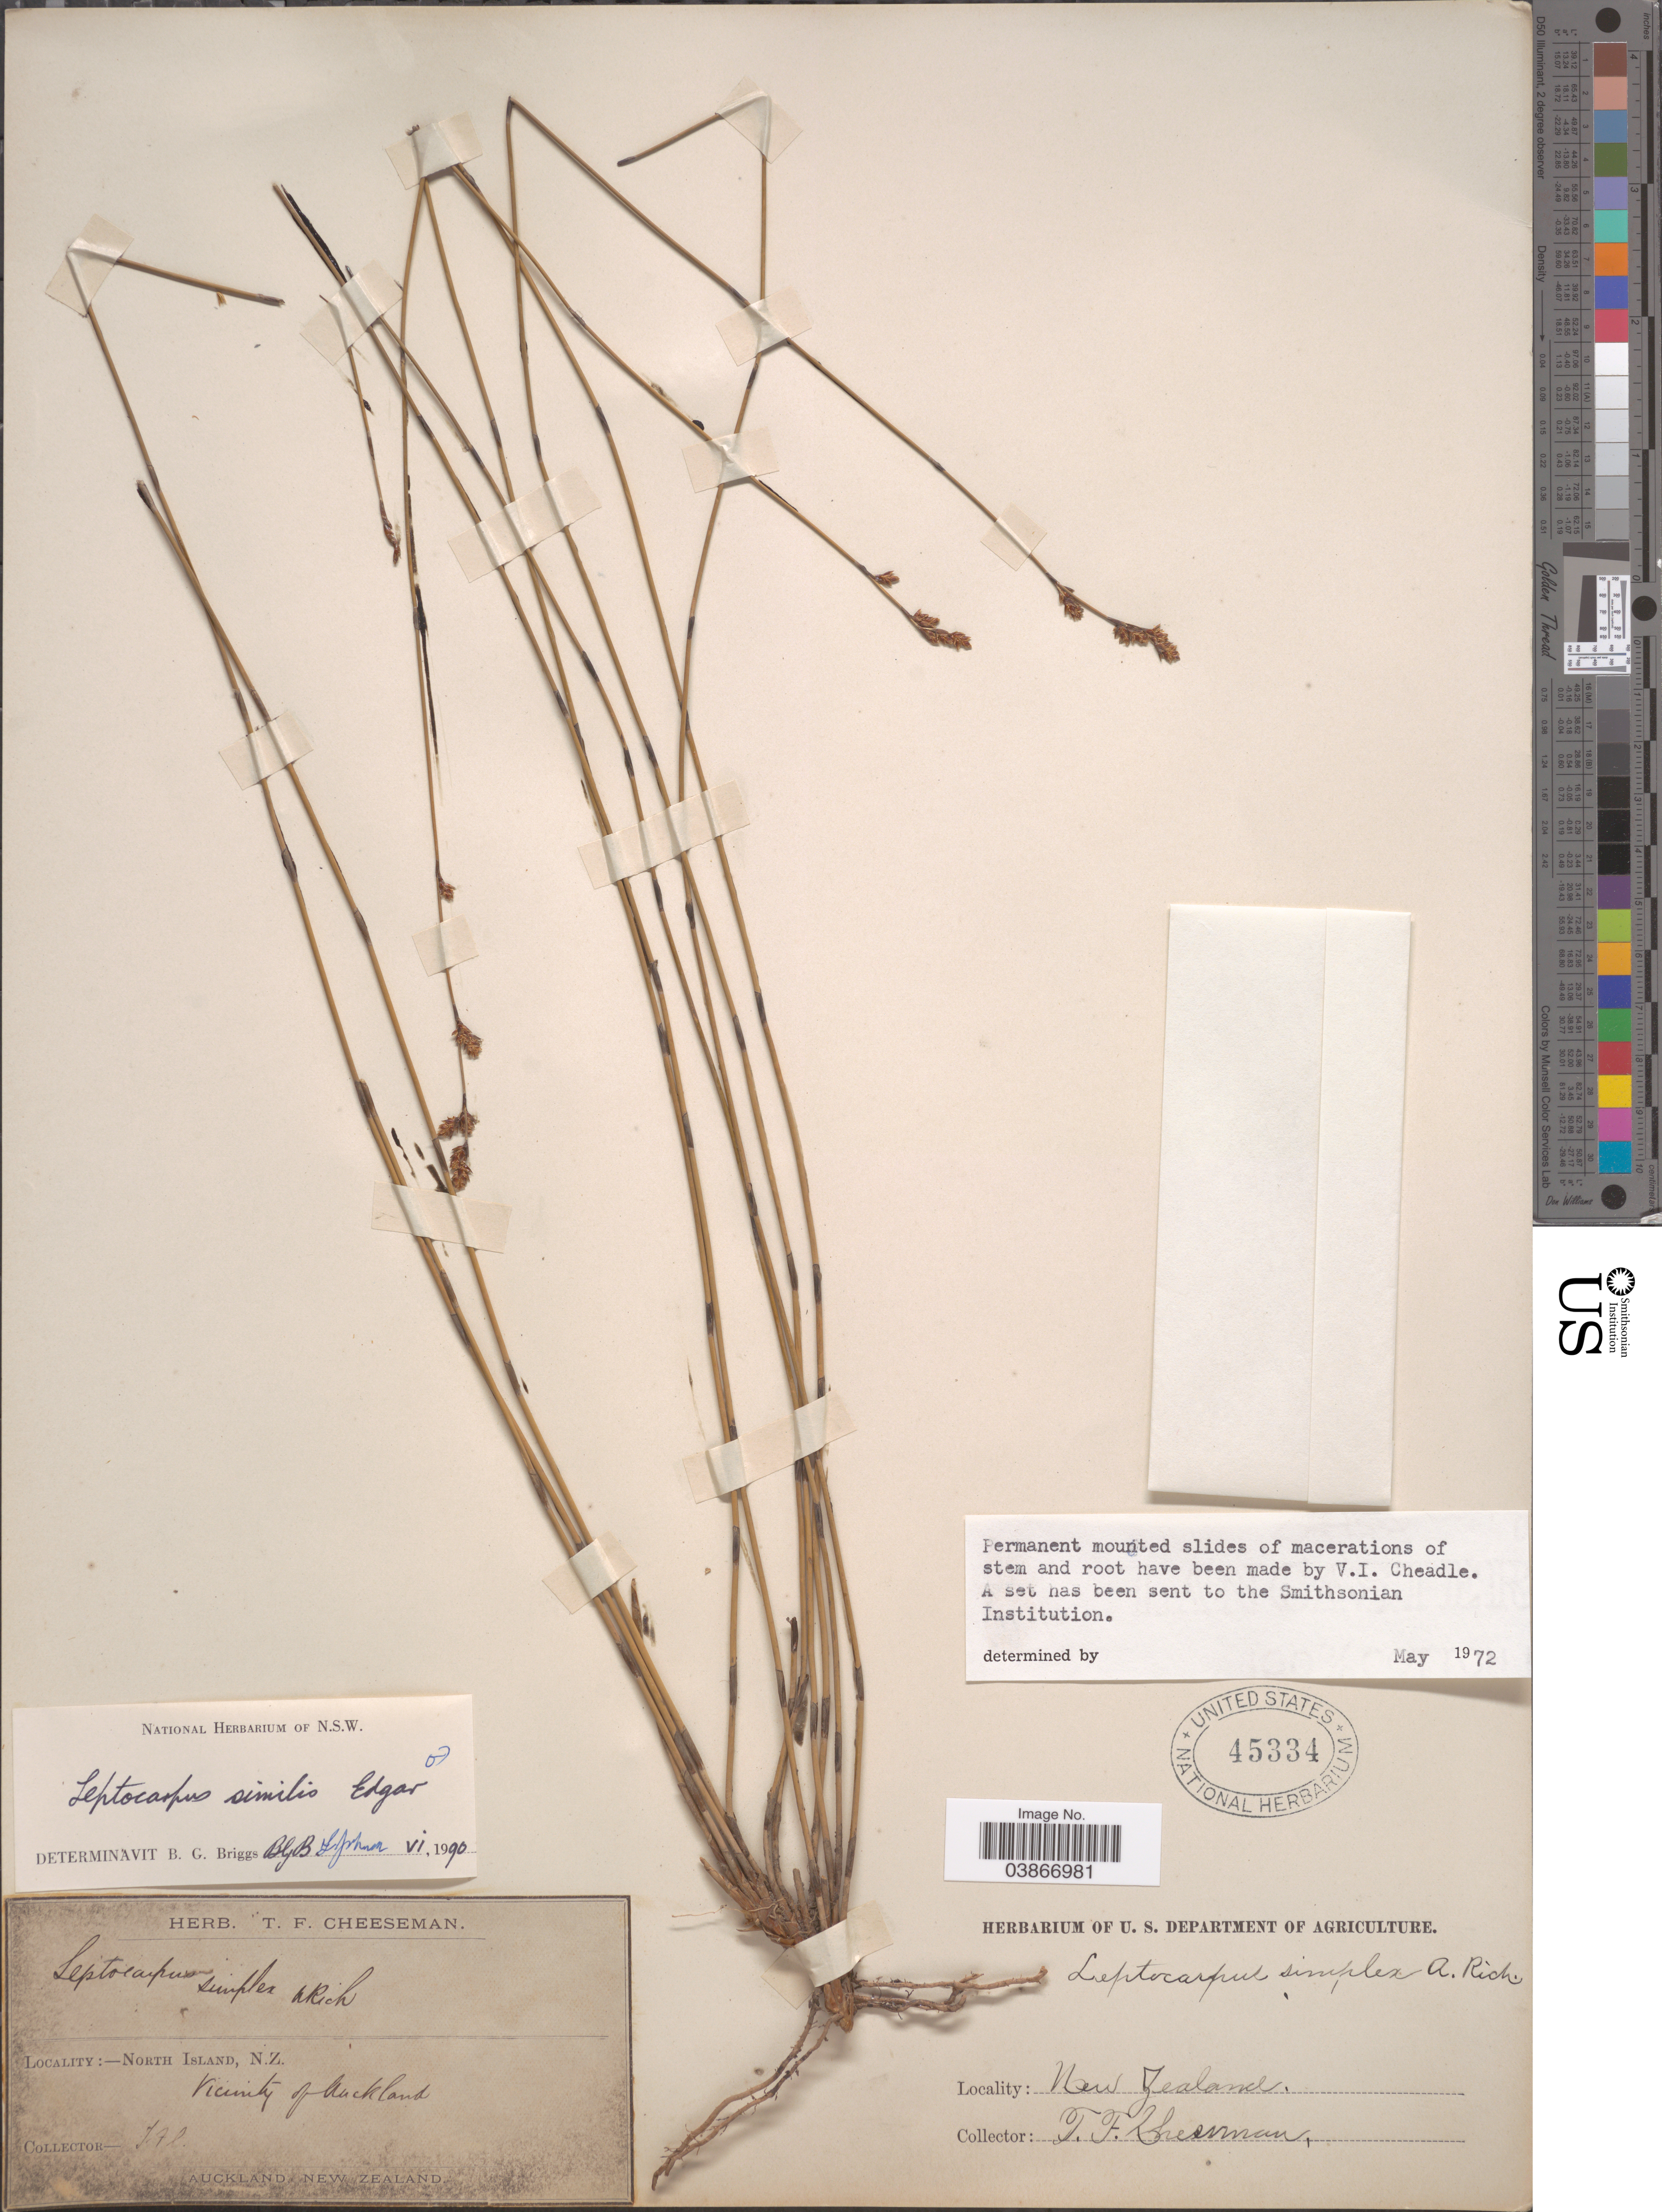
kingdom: Plantae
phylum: Tracheophyta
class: Liliopsida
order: Poales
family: Restionaceae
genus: Leptocarpus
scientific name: Leptocarpus similis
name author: Edgar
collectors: T. F. Cheeseman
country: New Zealand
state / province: Auckland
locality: North Island. Vicinity of Auckland.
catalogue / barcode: US 45334